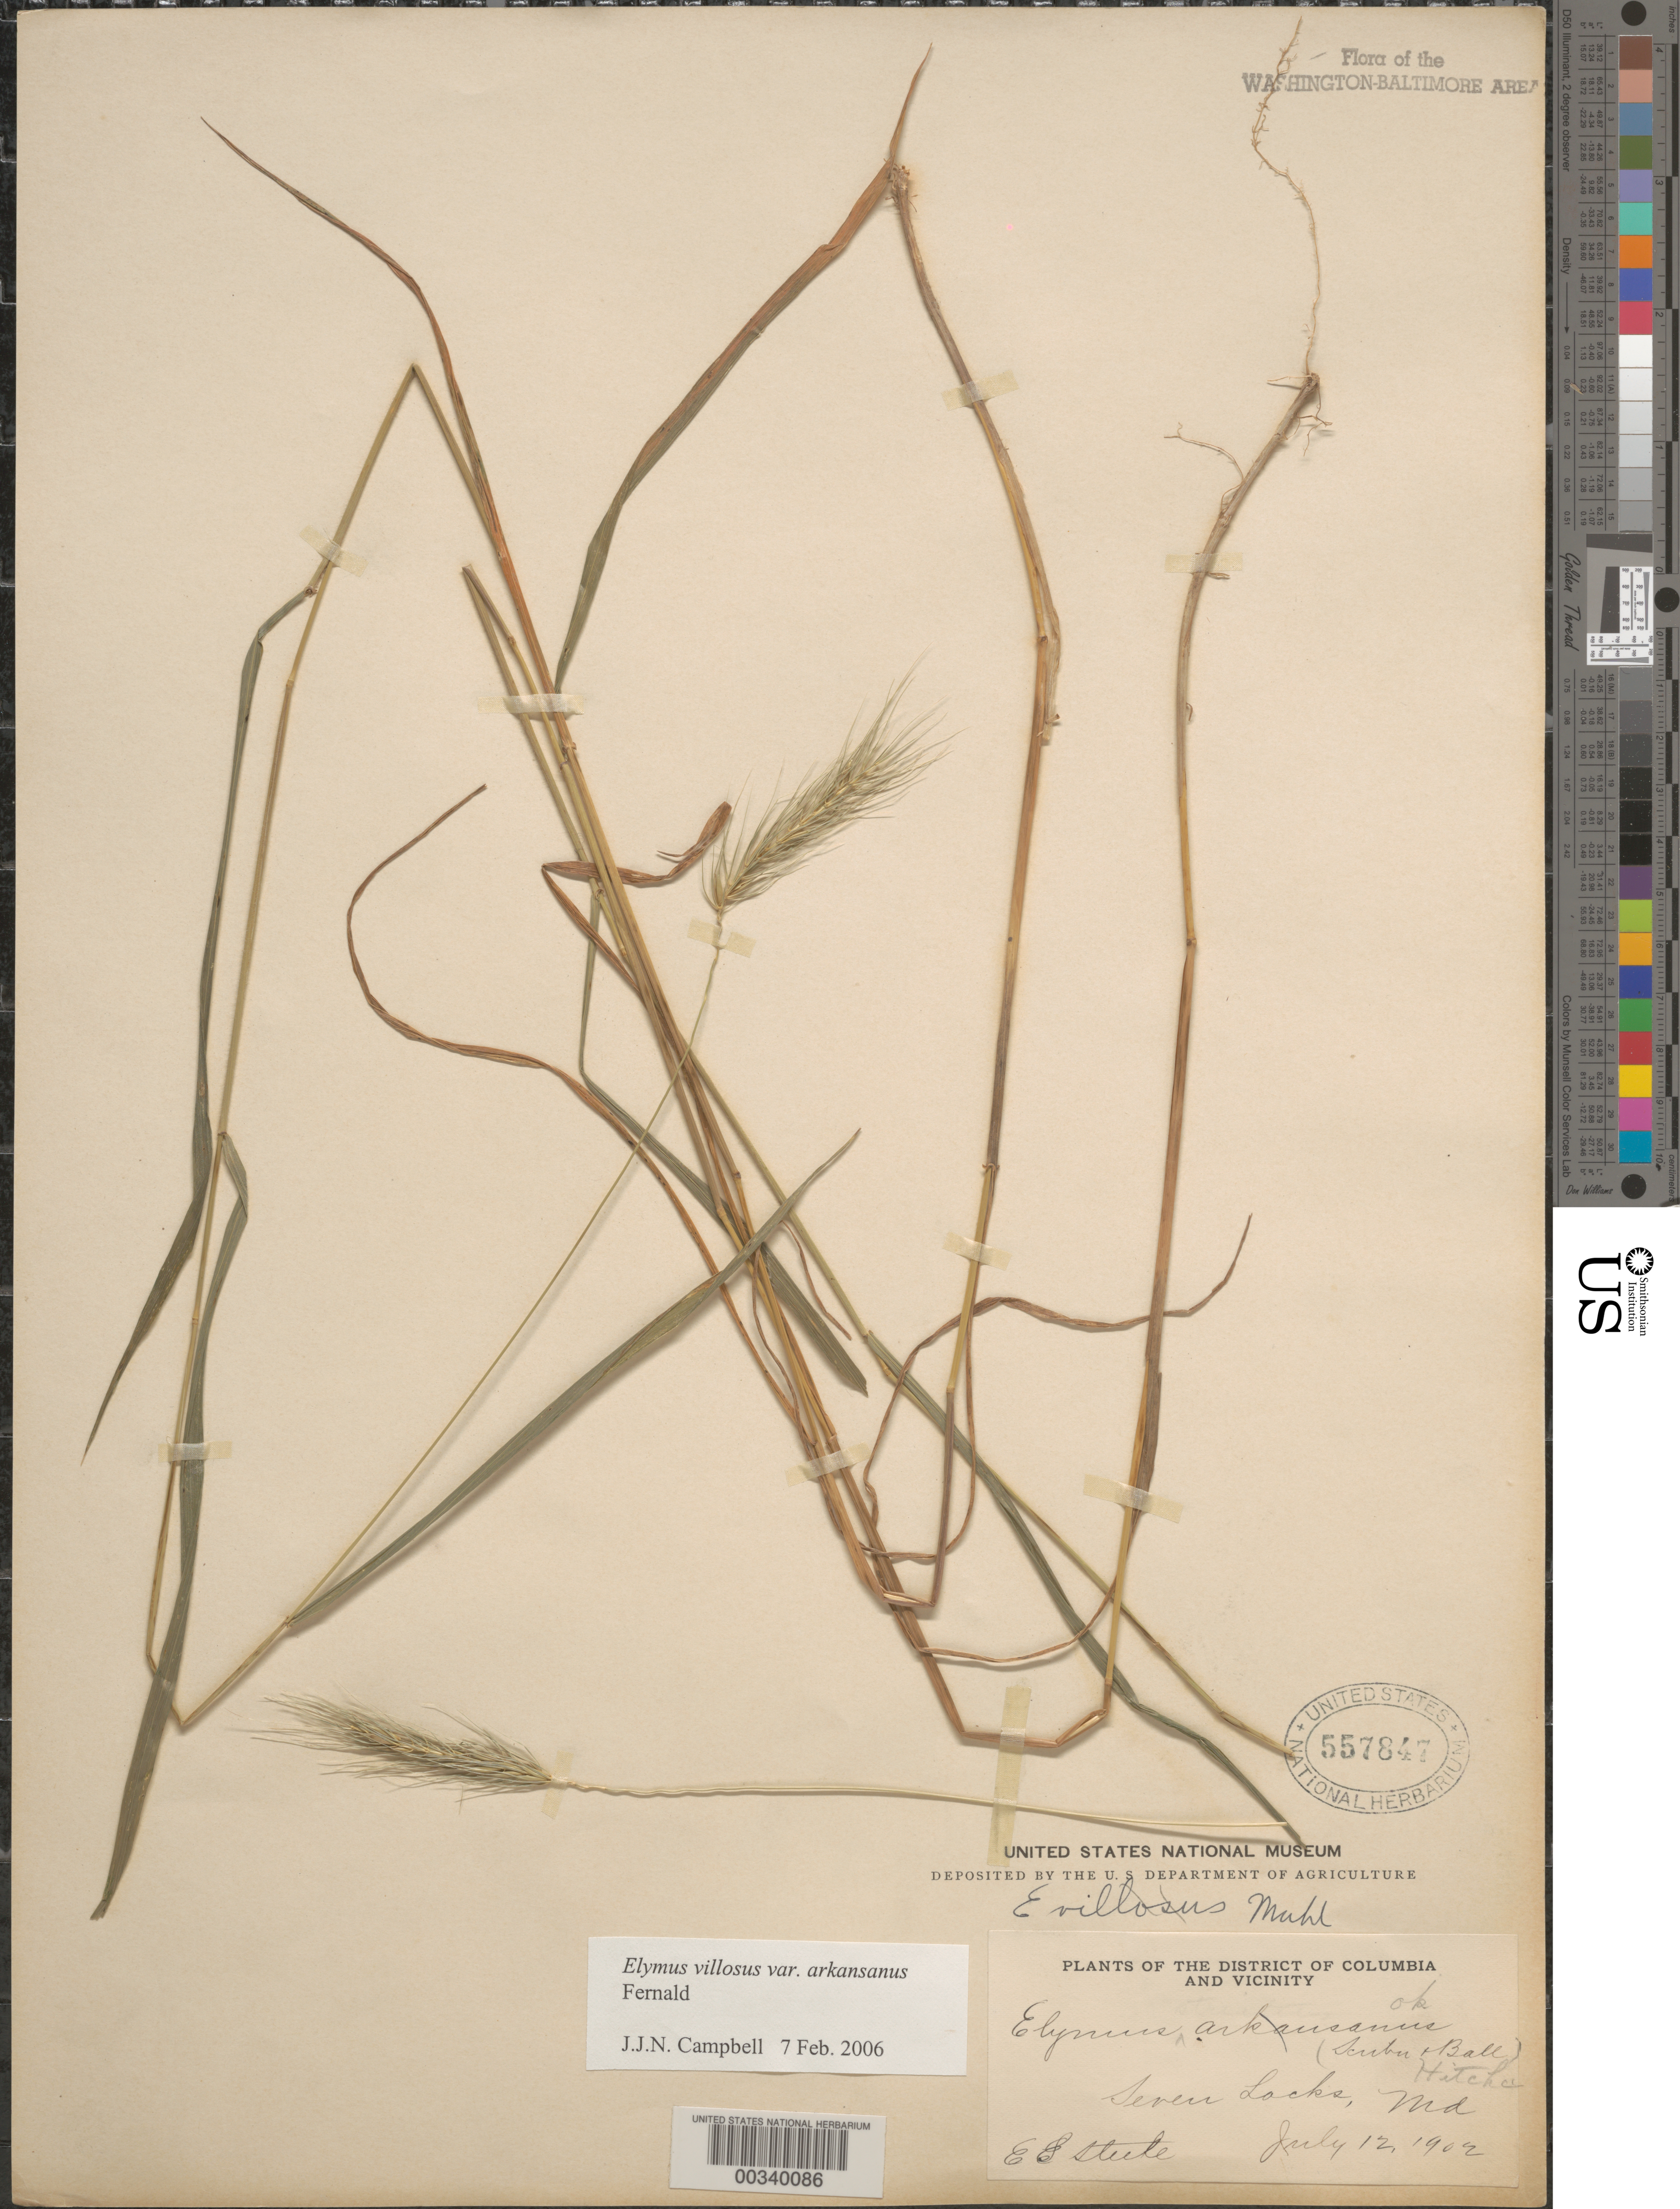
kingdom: Plantae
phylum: Tracheophyta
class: Liliopsida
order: Poales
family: Poaceae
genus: Elymus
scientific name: Elymus villosus var. arkansanus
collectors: E. Steele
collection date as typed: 12 Jul 1902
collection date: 1902-07-12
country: United States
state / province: Maryland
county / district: Montgomery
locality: Seven Locks C. & O. Canal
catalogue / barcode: US 557847